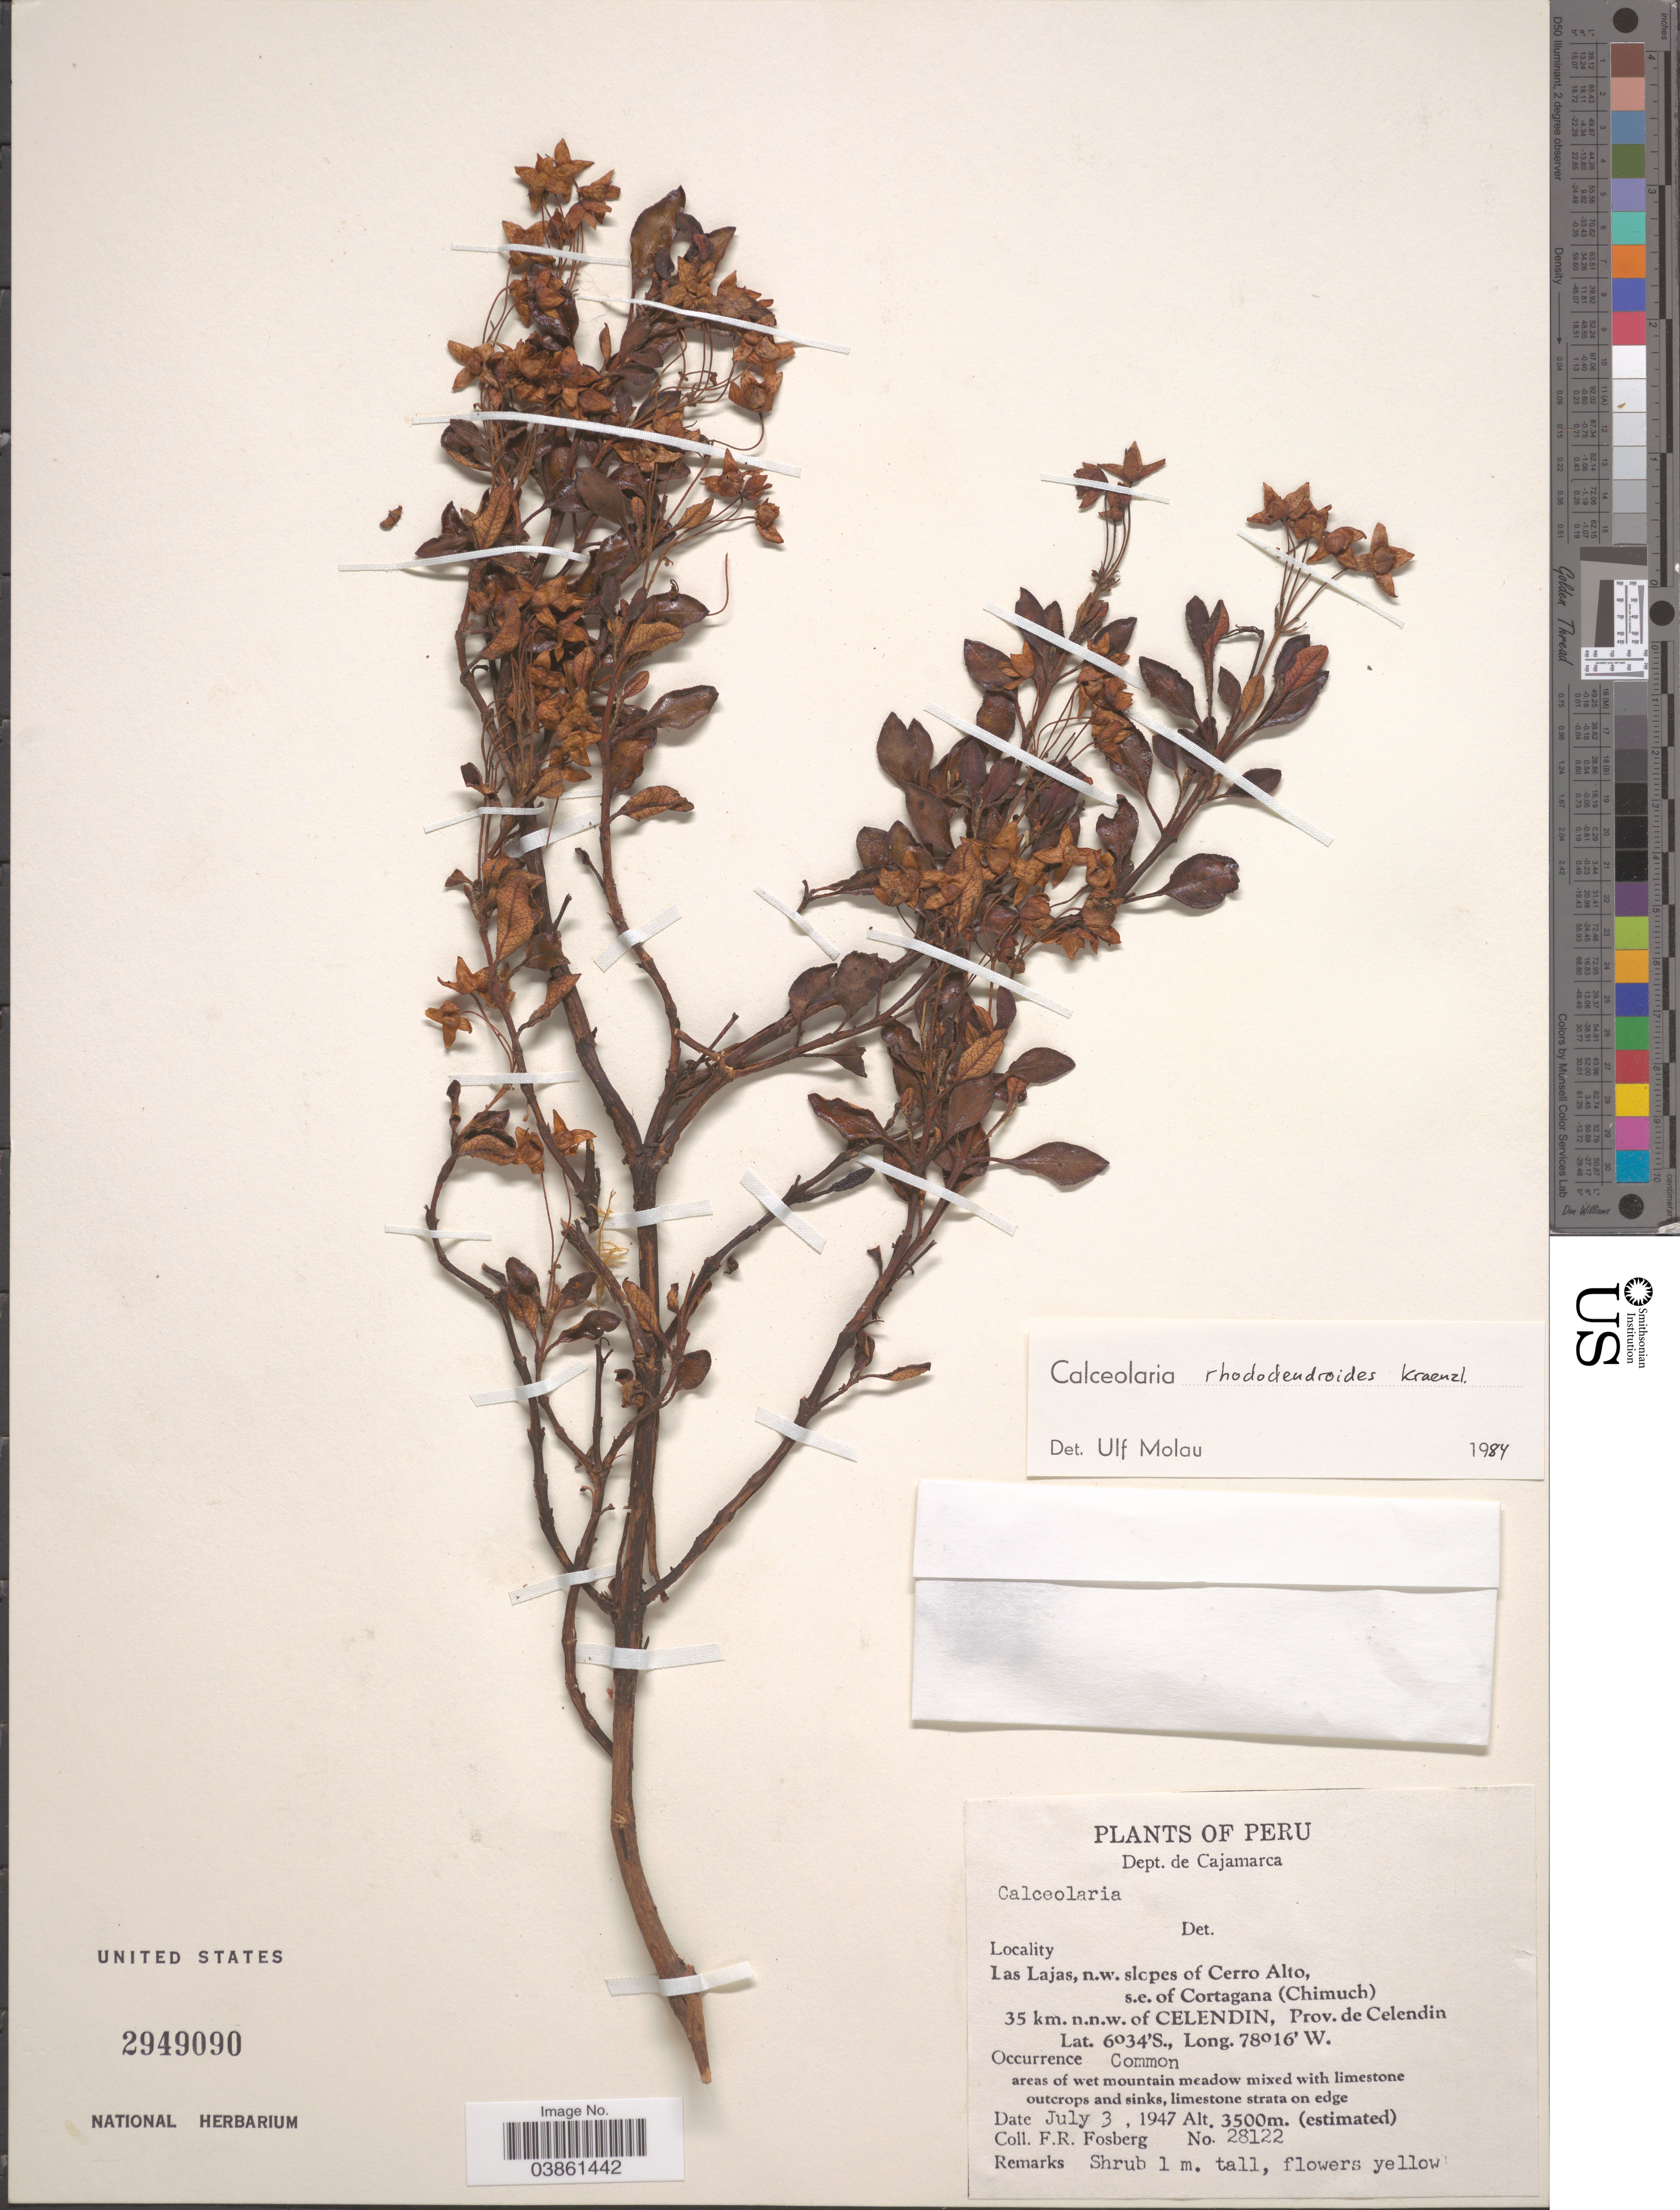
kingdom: Plantae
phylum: Tracheophyta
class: Magnoliopsida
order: Lamiales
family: Calceolariaceae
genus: Calceolaria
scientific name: Calceolaria rhododendroides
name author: Kraenzl.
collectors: F. R. Fosberg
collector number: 28122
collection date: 1947-07-03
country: Peru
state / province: Cajamarca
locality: Dept. de Cajamarca. Las Lajas, n.w. slopes of Cerro Alto, s.e. of Cortagana (Chimuch). 35 km. n.n.w. of Celendin, Prov. de Celendin.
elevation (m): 3500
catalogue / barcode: US 2949090